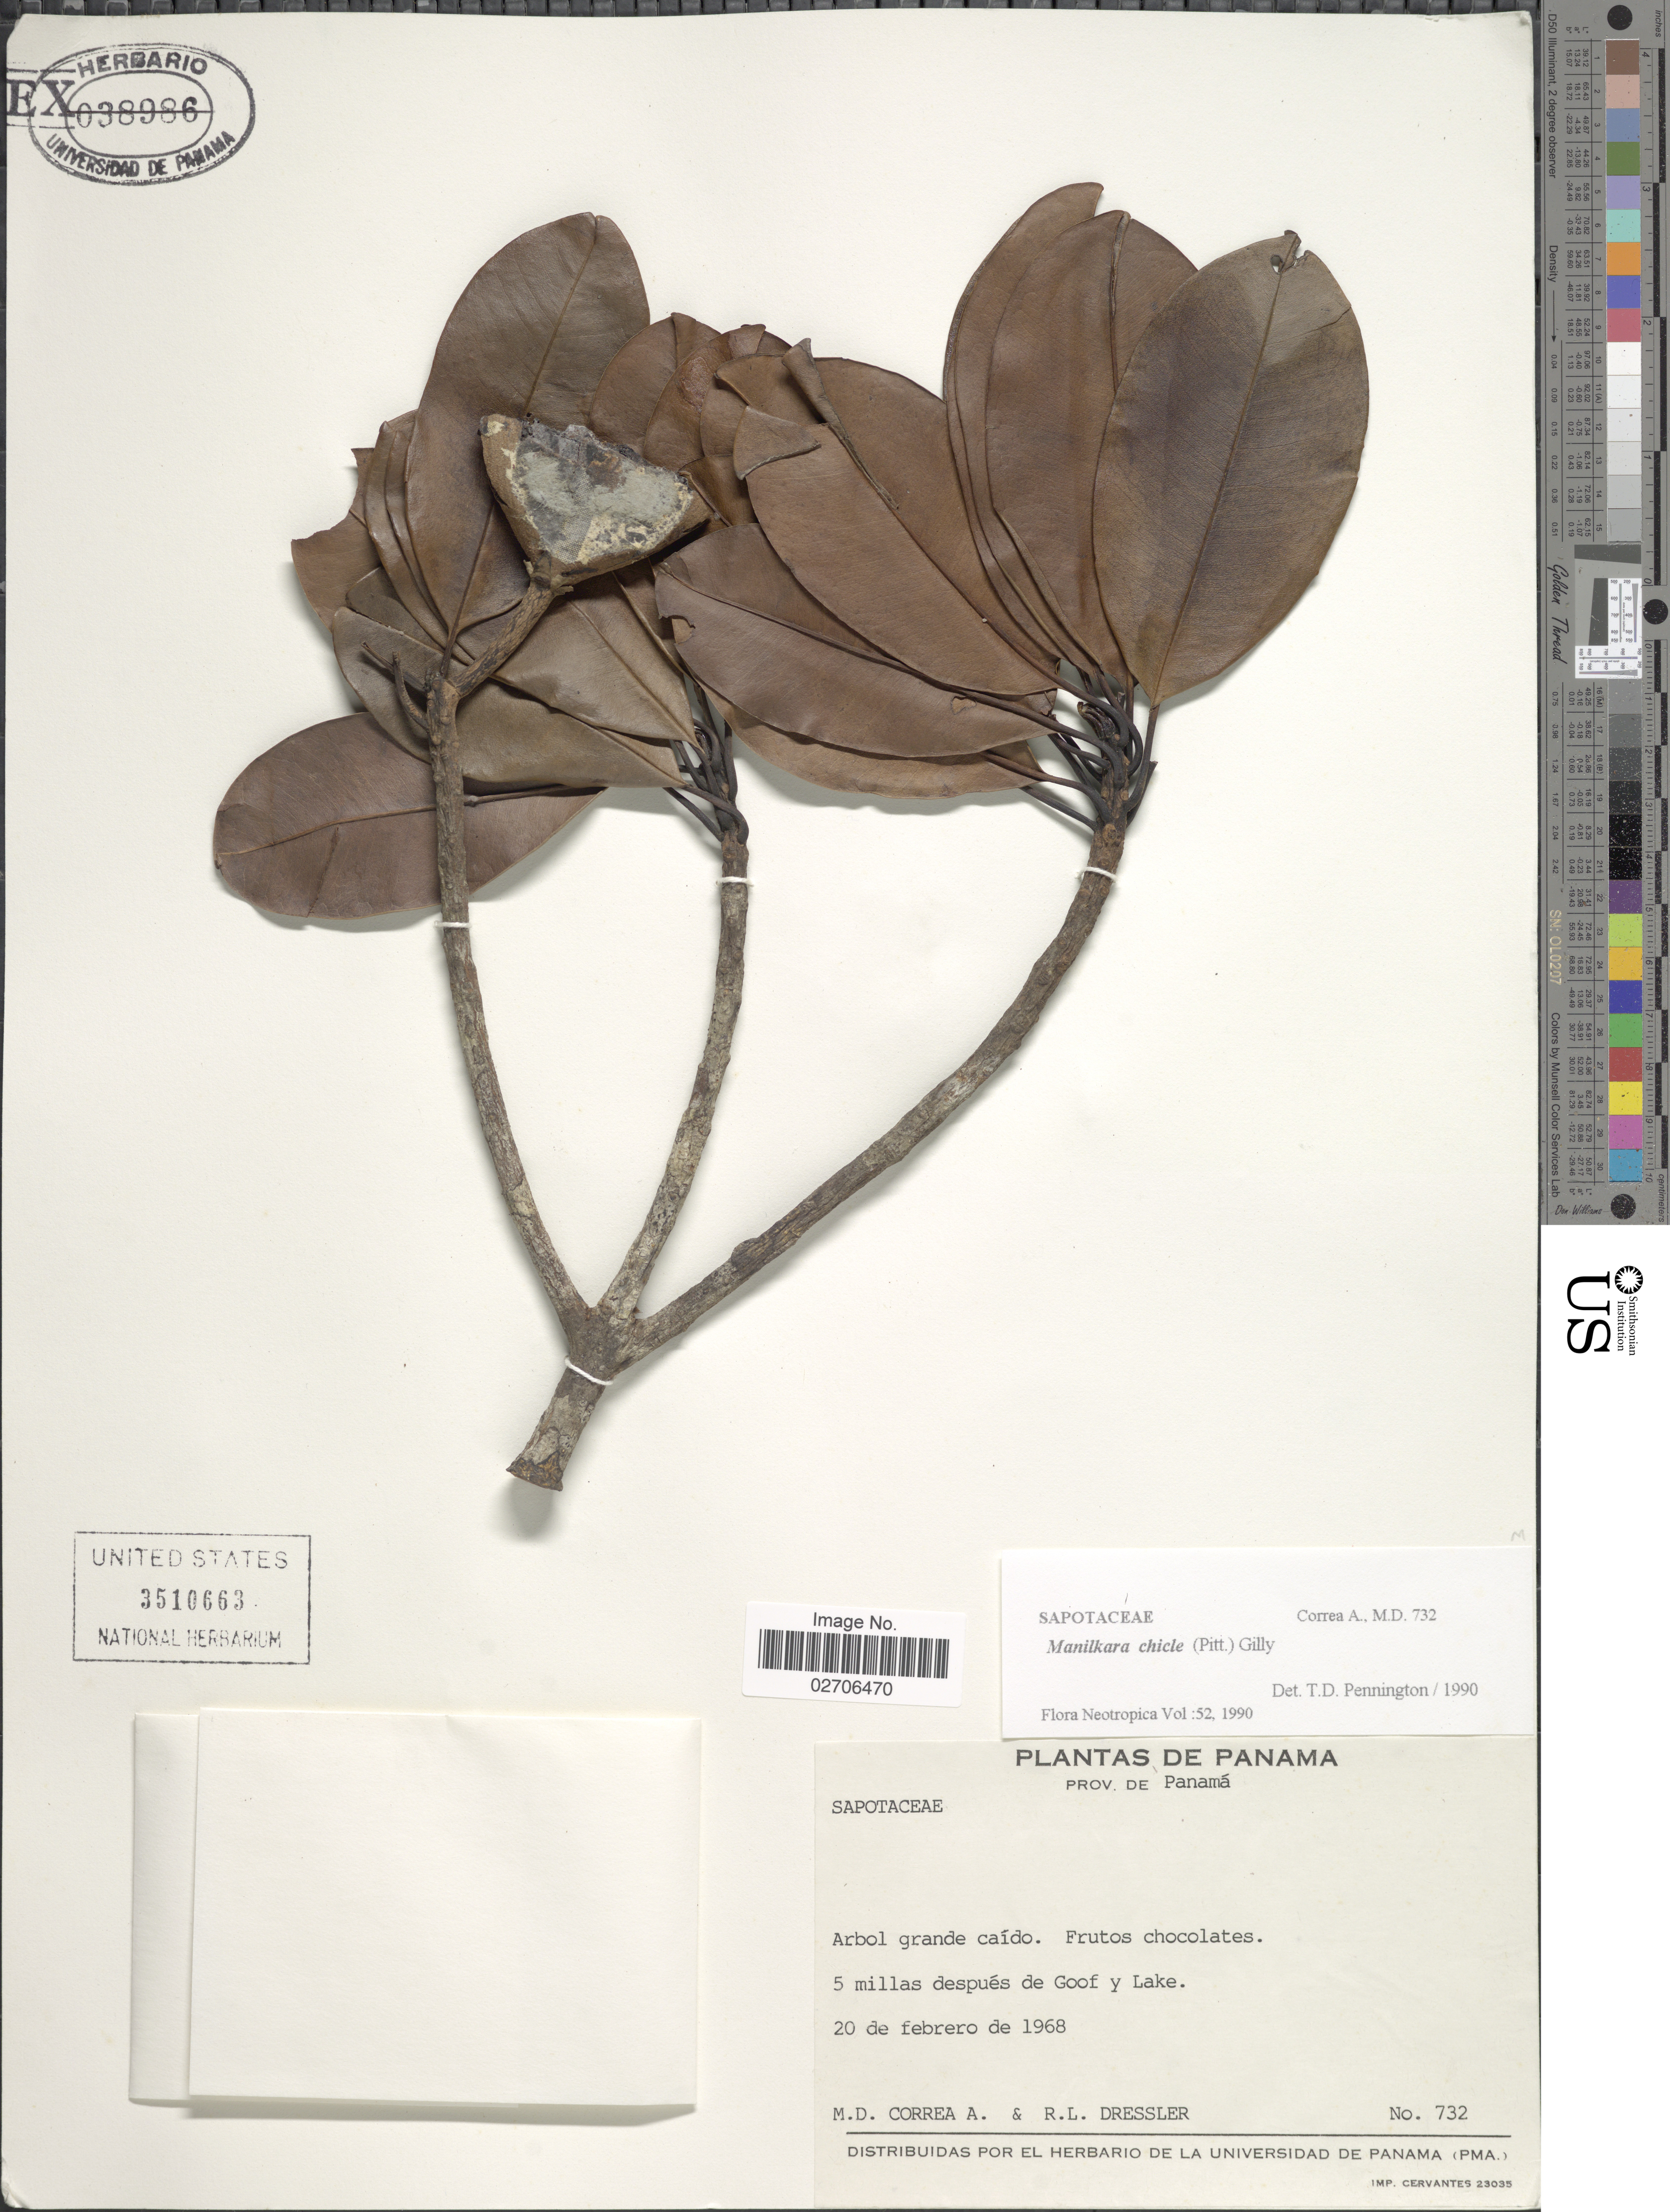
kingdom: Plantae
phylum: Tracheophyta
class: Magnoliopsida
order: Ericales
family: Sapotaceae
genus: Manilkara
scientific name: Manilkara chicle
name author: (Pittier) Gilly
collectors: M. D. Corrêa-A. & R. Dressler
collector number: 732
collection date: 1968-02-20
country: Panama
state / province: Panamá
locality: Prov. de Panama, 5 millas despues de Goof y Lake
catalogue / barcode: US 3510663